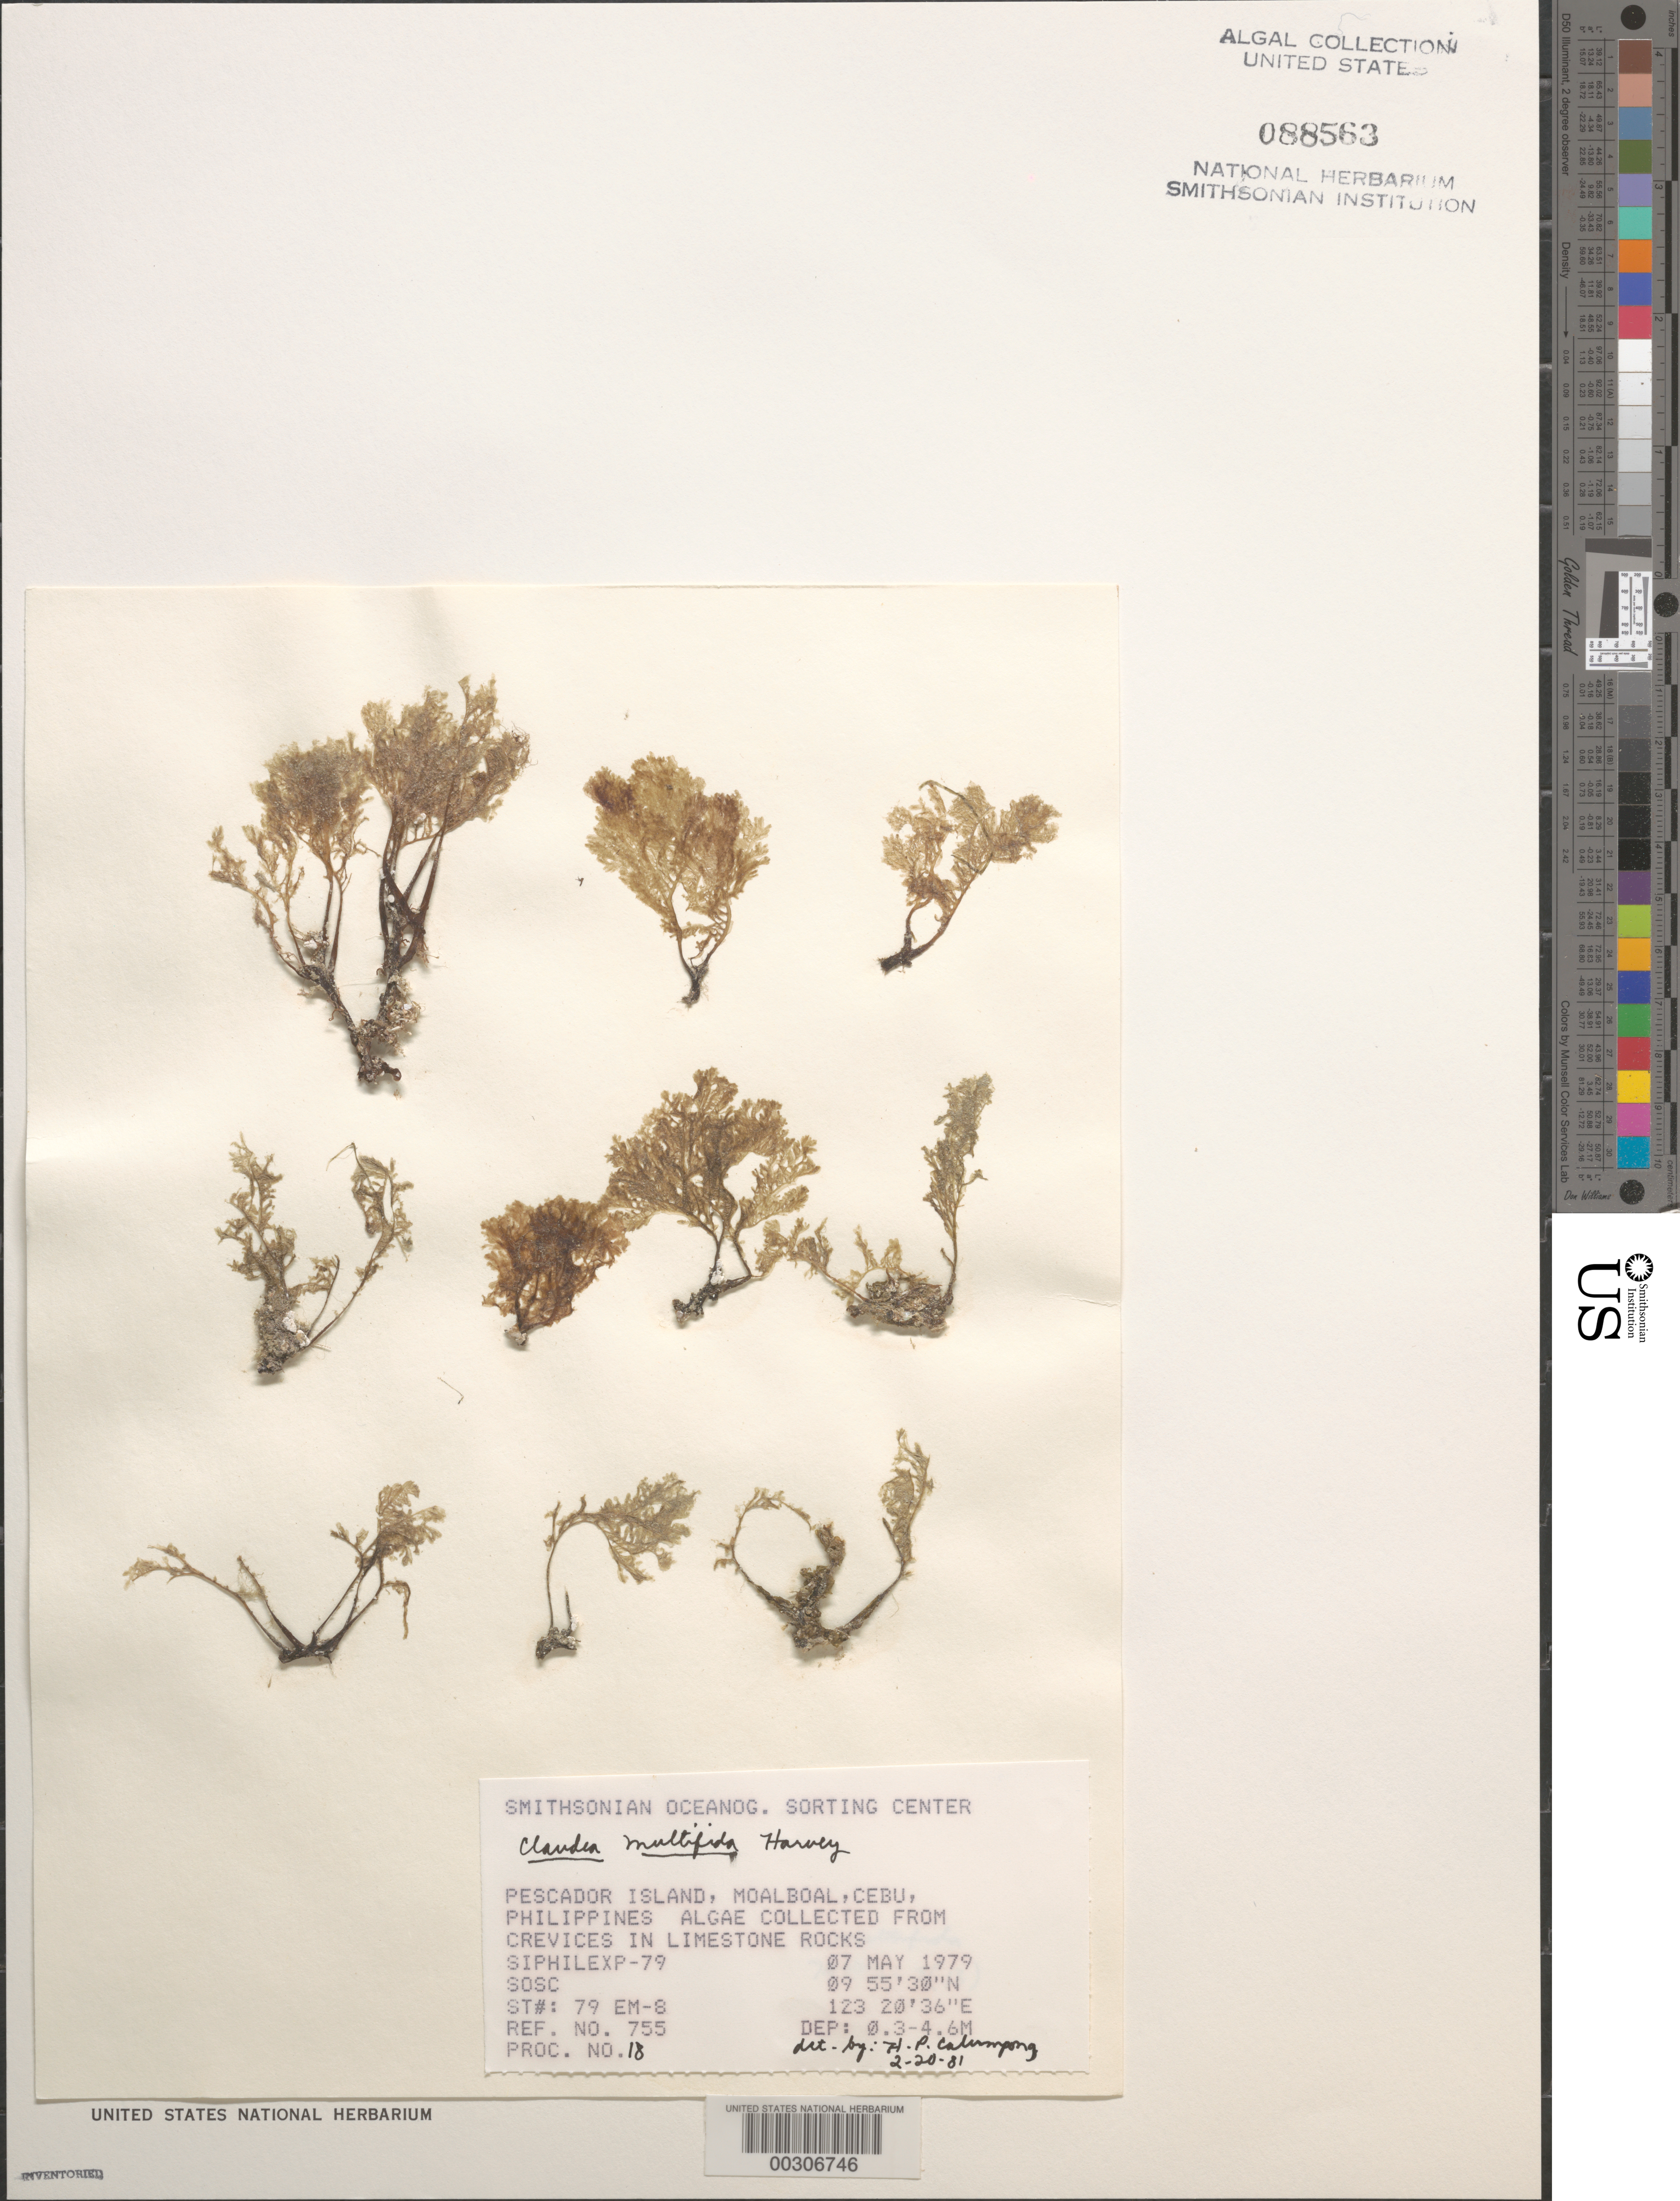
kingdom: Plantae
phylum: Rhodophyta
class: Florideophyceae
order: Ceramiales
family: Delesseriaceae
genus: Claudea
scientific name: Claudea multifida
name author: Harv.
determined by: Calumpong, H. P.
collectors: SOSC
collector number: Station 79 Em-8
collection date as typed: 07 May 1979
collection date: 1979-05-07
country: Philippines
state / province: Central Visayas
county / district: Cebu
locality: Pescador island, moalboal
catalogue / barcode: US 88563